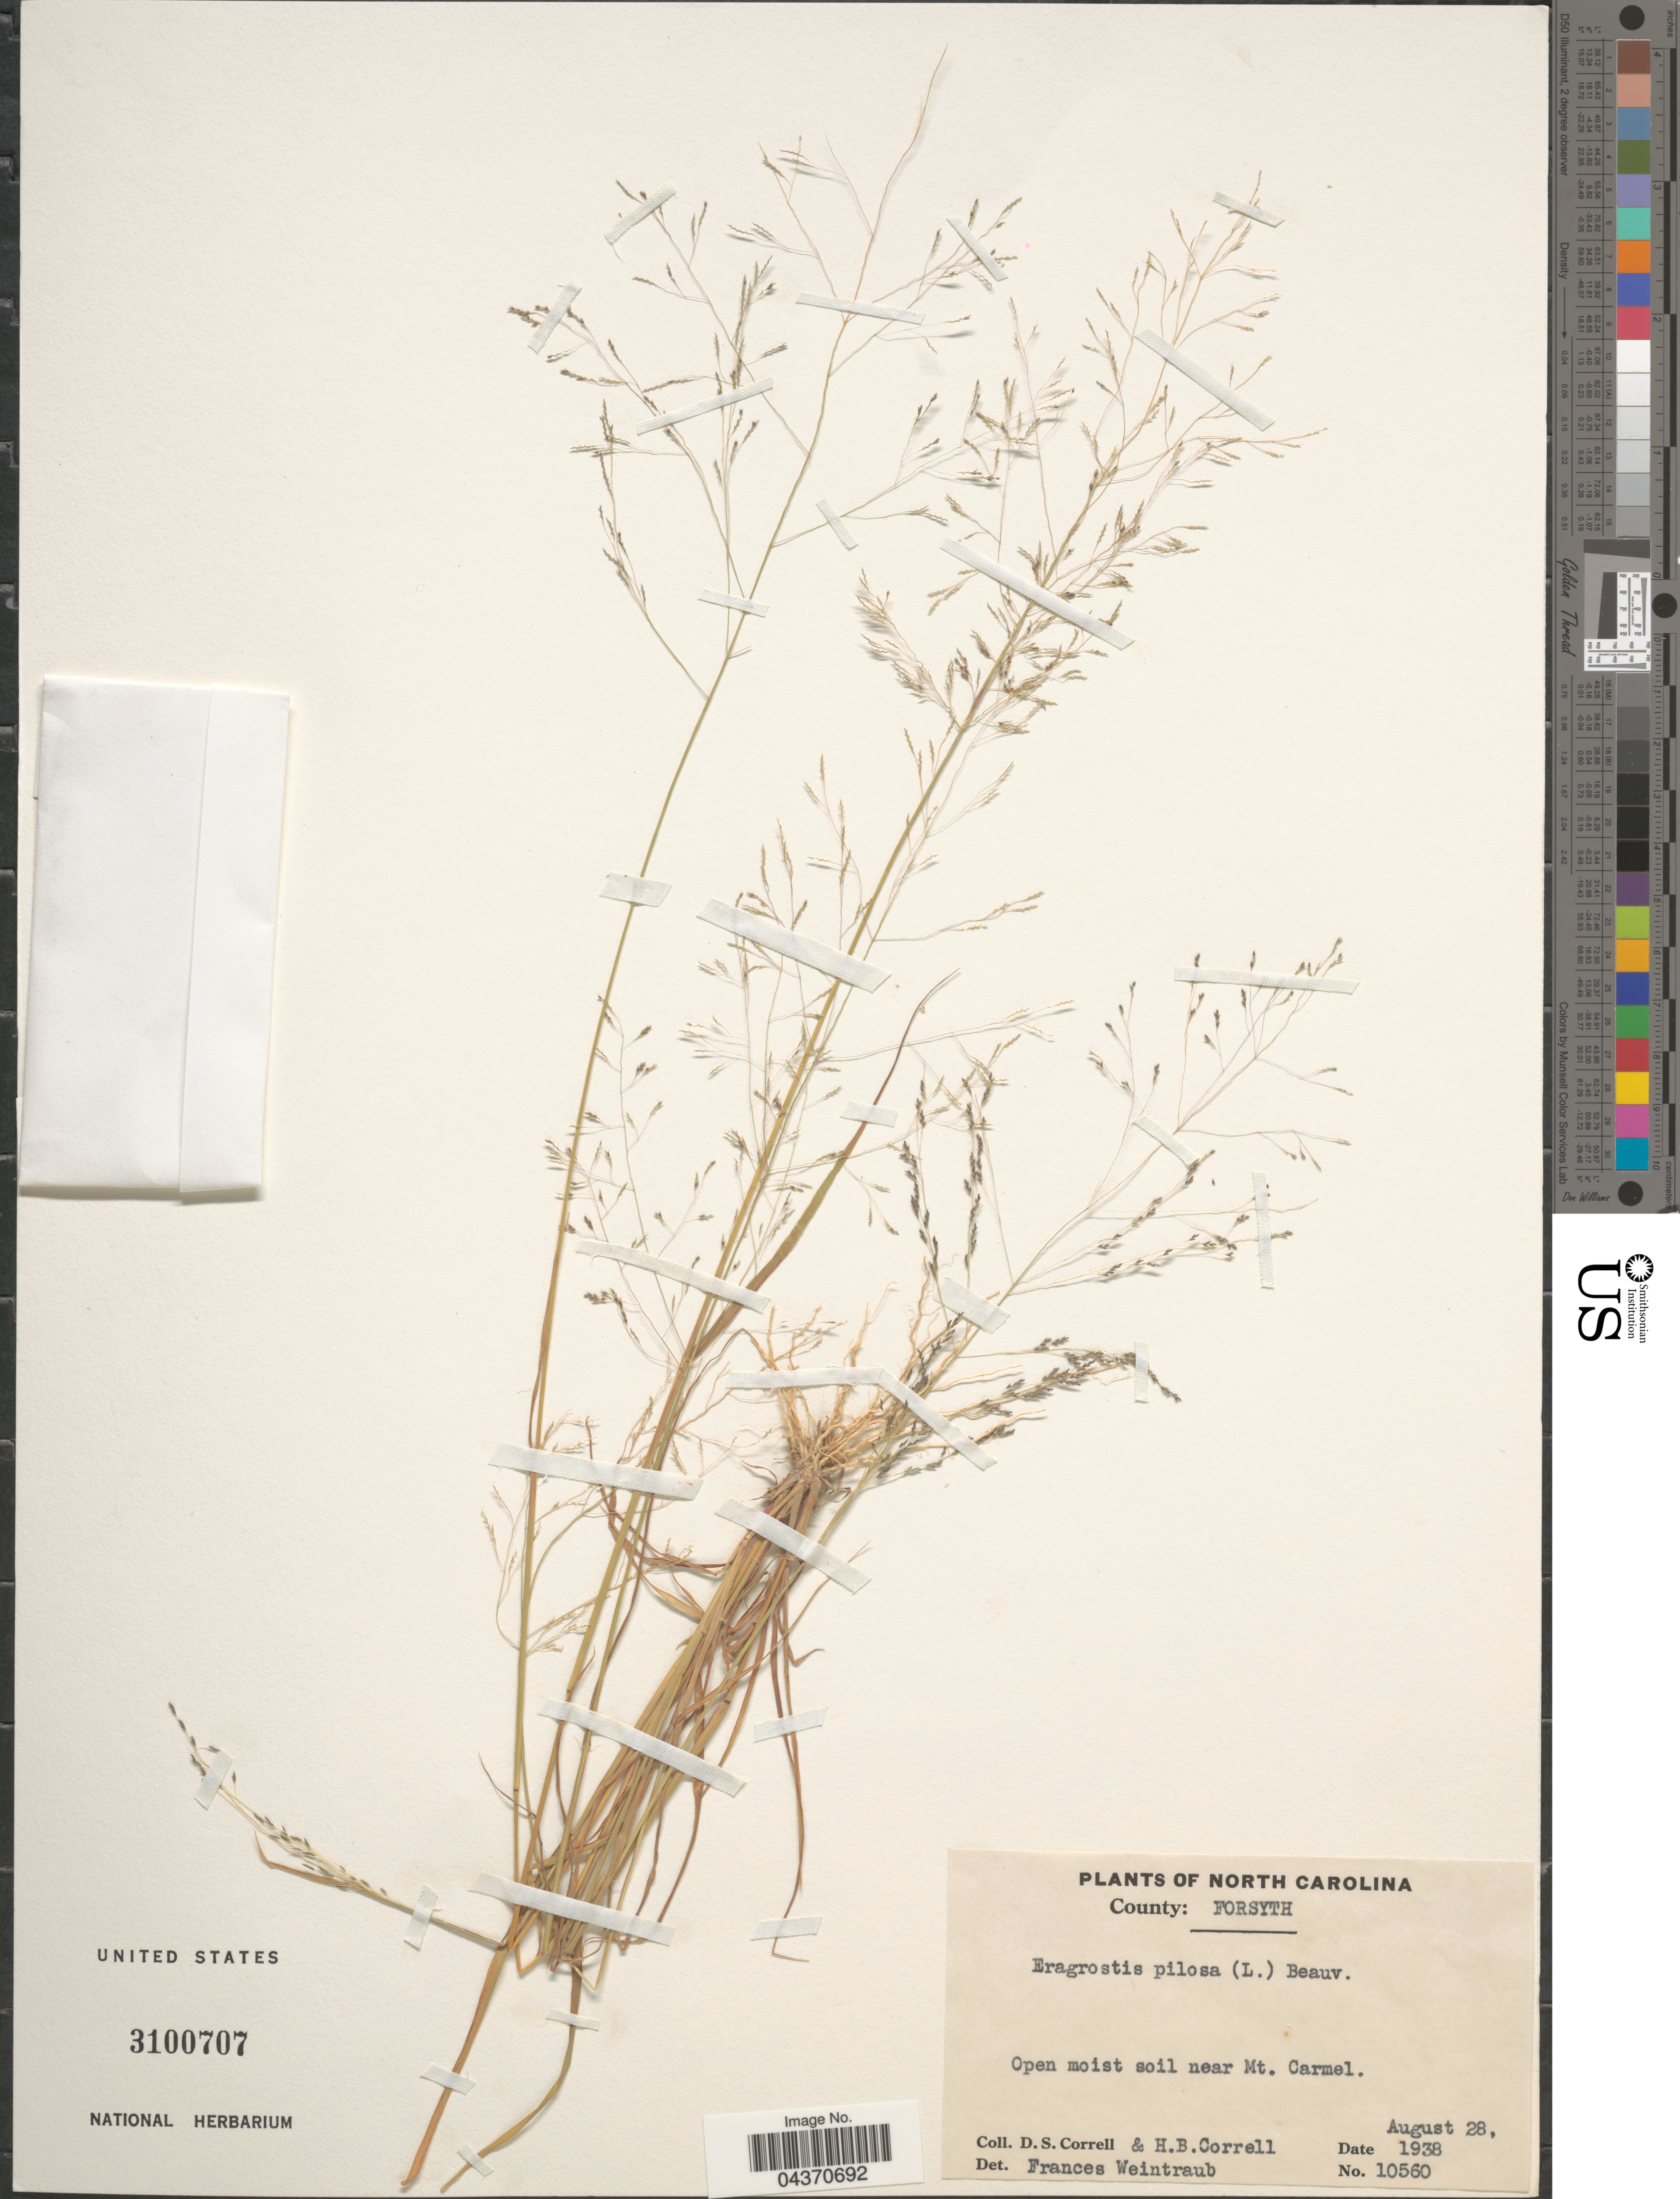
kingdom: Plantae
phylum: Tracheophyta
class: Liliopsida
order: Poales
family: Poaceae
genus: Eragrostis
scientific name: Eragrostis pilosa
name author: (L.) P. Beauv.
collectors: D. S. Correll & H. Correll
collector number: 10560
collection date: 1938-08-28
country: United States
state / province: North Carolina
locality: County: Forsyth. Open moist soil near Mt. Carmel.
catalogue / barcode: US 3100707